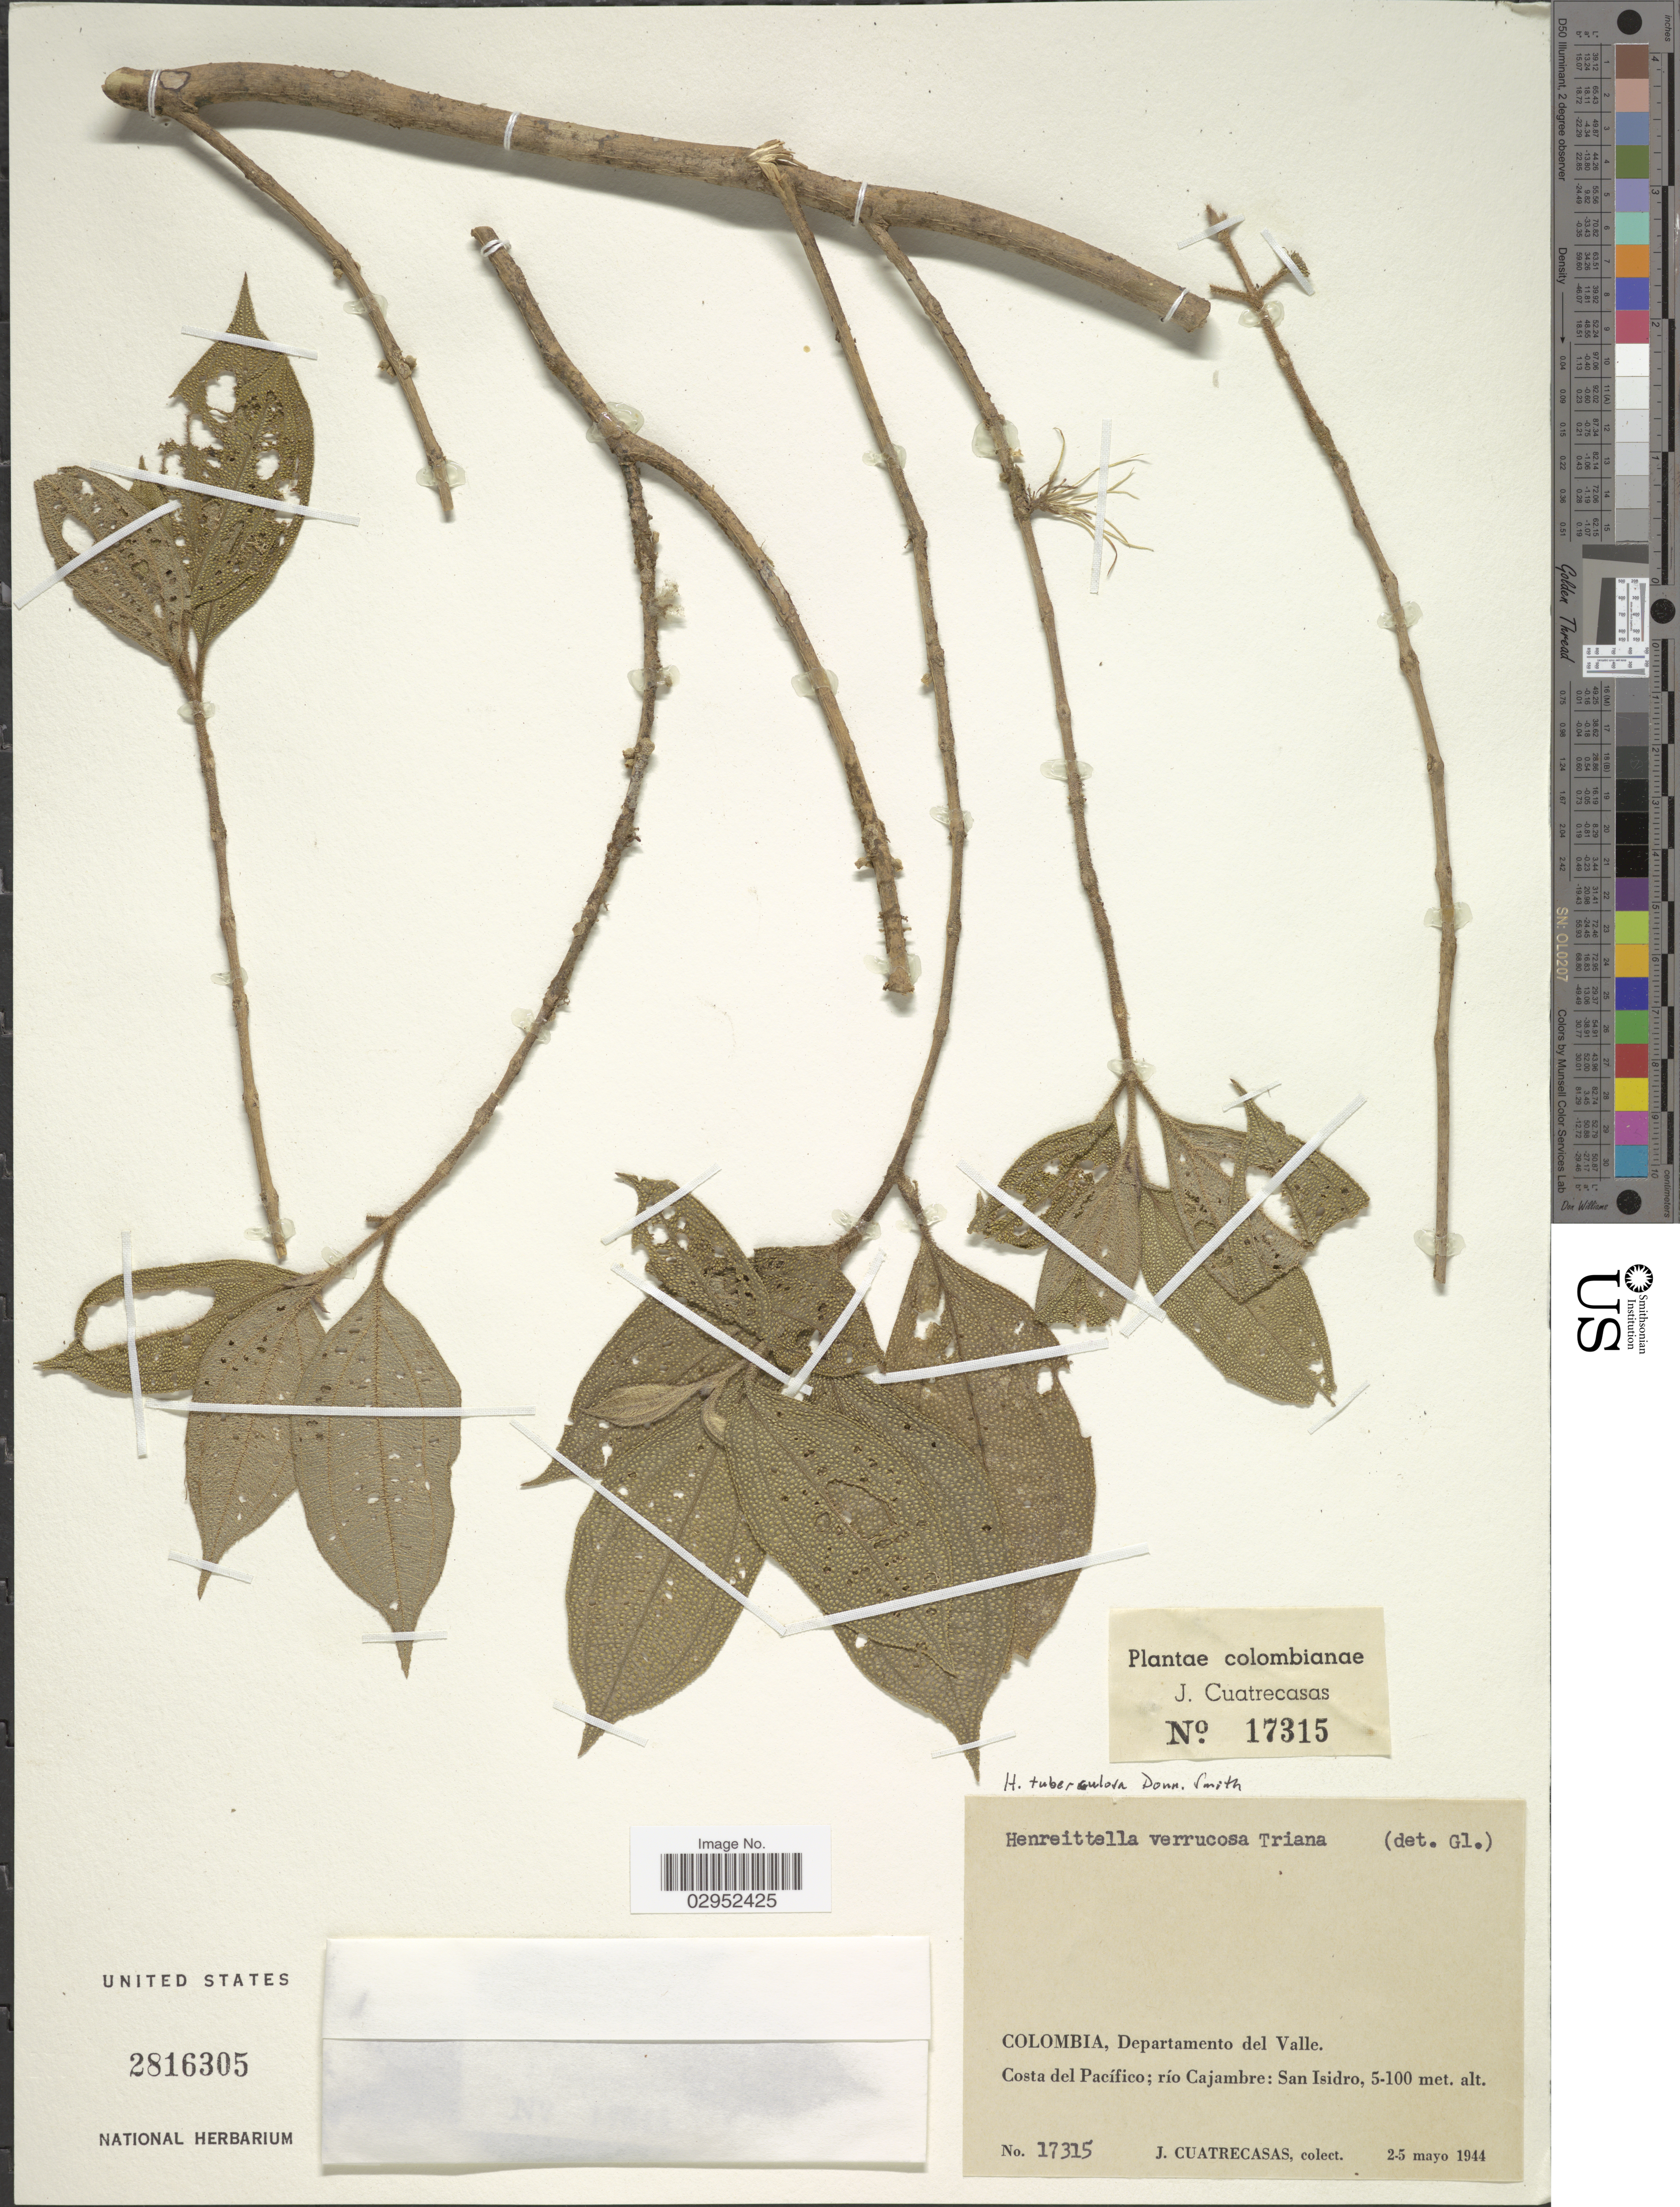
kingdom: Plantae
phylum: Tracheophyta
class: Magnoliopsida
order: Myrtales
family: Melastomataceae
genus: Henriettea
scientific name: Henriettea verrucosa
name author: (Triana) J.F. Macbr.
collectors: J. Cuatrecasas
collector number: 17315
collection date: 1944-05-02/1944-05-05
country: Colombia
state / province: Valle del Cauca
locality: Departamento del Valle. Costa del Pacífico; río Cajambre: San Isidro.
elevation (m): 5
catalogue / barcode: US 2816305